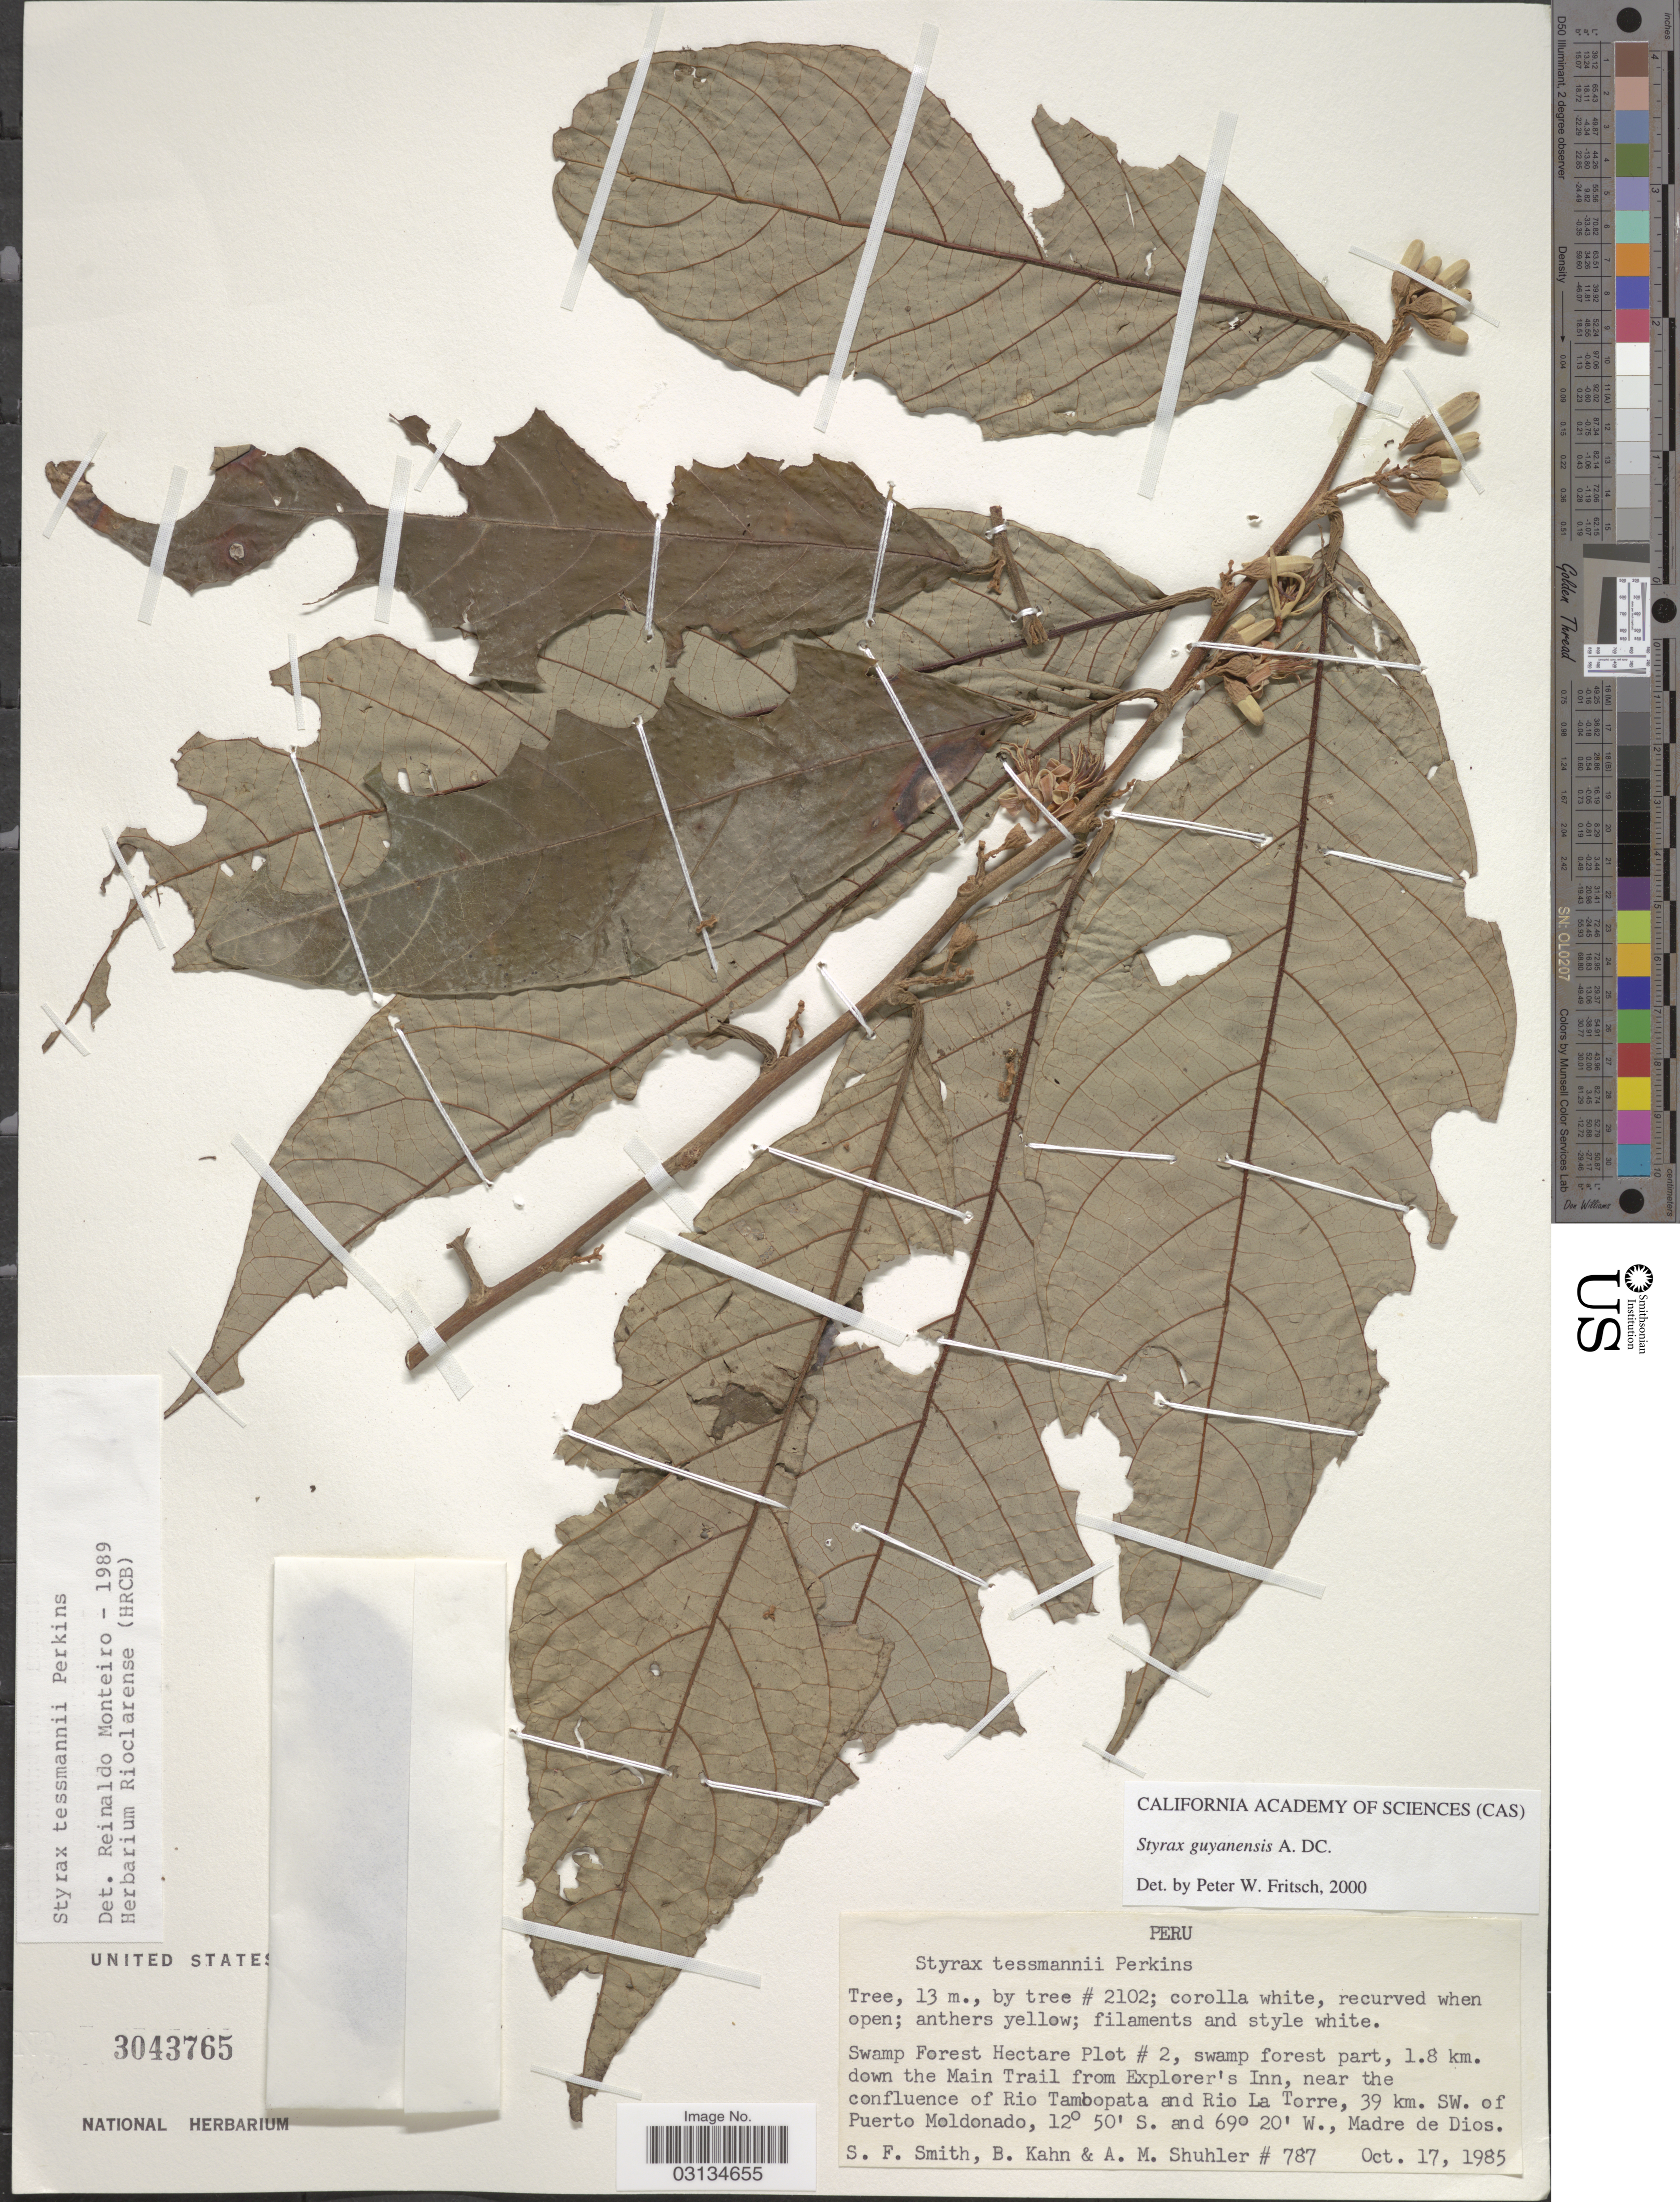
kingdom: Plantae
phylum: Tracheophyta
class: Magnoliopsida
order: Ericales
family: Styracaceae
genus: Styrax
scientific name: Styrax guyanensis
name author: A. DC.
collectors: S.F. Smith, B. Kahn & A. Shuhler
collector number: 787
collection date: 1985-10-17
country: Peru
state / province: Madre de Dios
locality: Swamp Forest Hectare Plot #2, swamp forest part, 1.8 km. down the Main Trail from Explorer's Inn, near the confluence of Rio Tambopata and Rio La Torre, 39 km. SW. of Puerto Moldonado.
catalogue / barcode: US 3043765